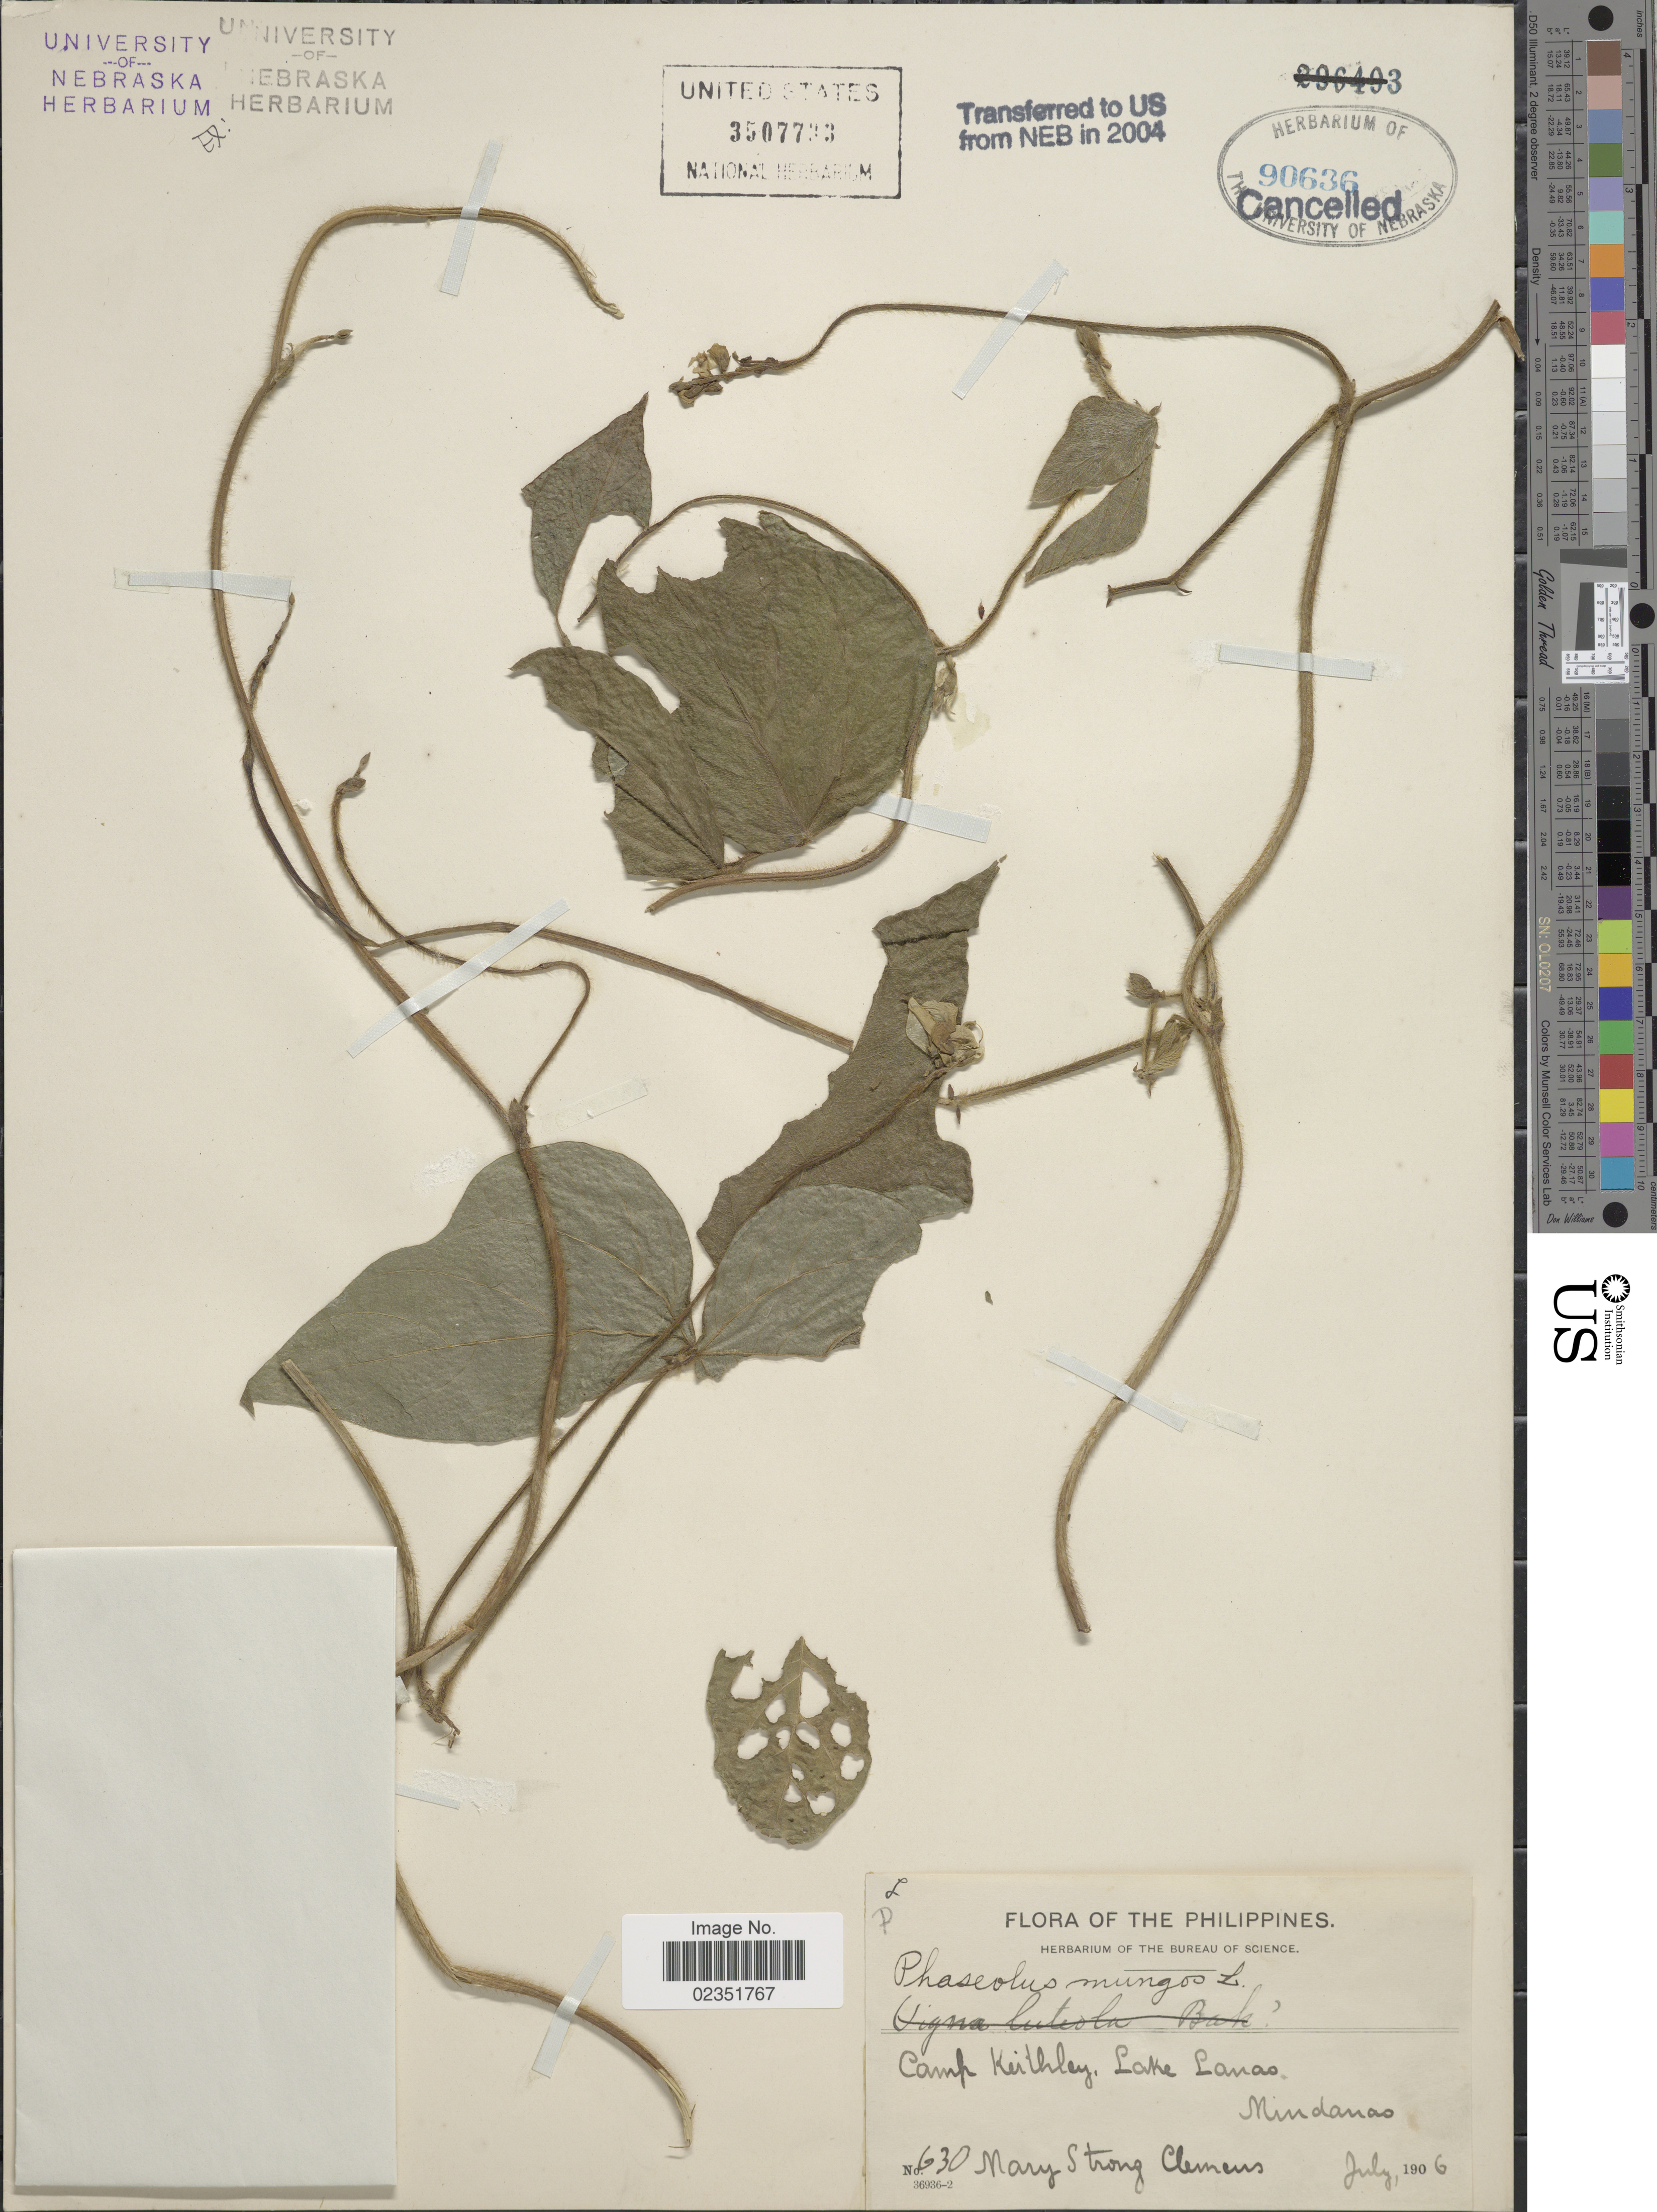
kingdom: Plantae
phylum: Tracheophyta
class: Magnoliopsida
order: Fabales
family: Fabaceae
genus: Phaseolus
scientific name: Phaseolus sp.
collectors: M. S. Clemens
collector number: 630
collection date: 1906-07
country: Philippines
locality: Camp Keithley, Lake Lanao, Mindanao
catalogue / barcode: US 3507733